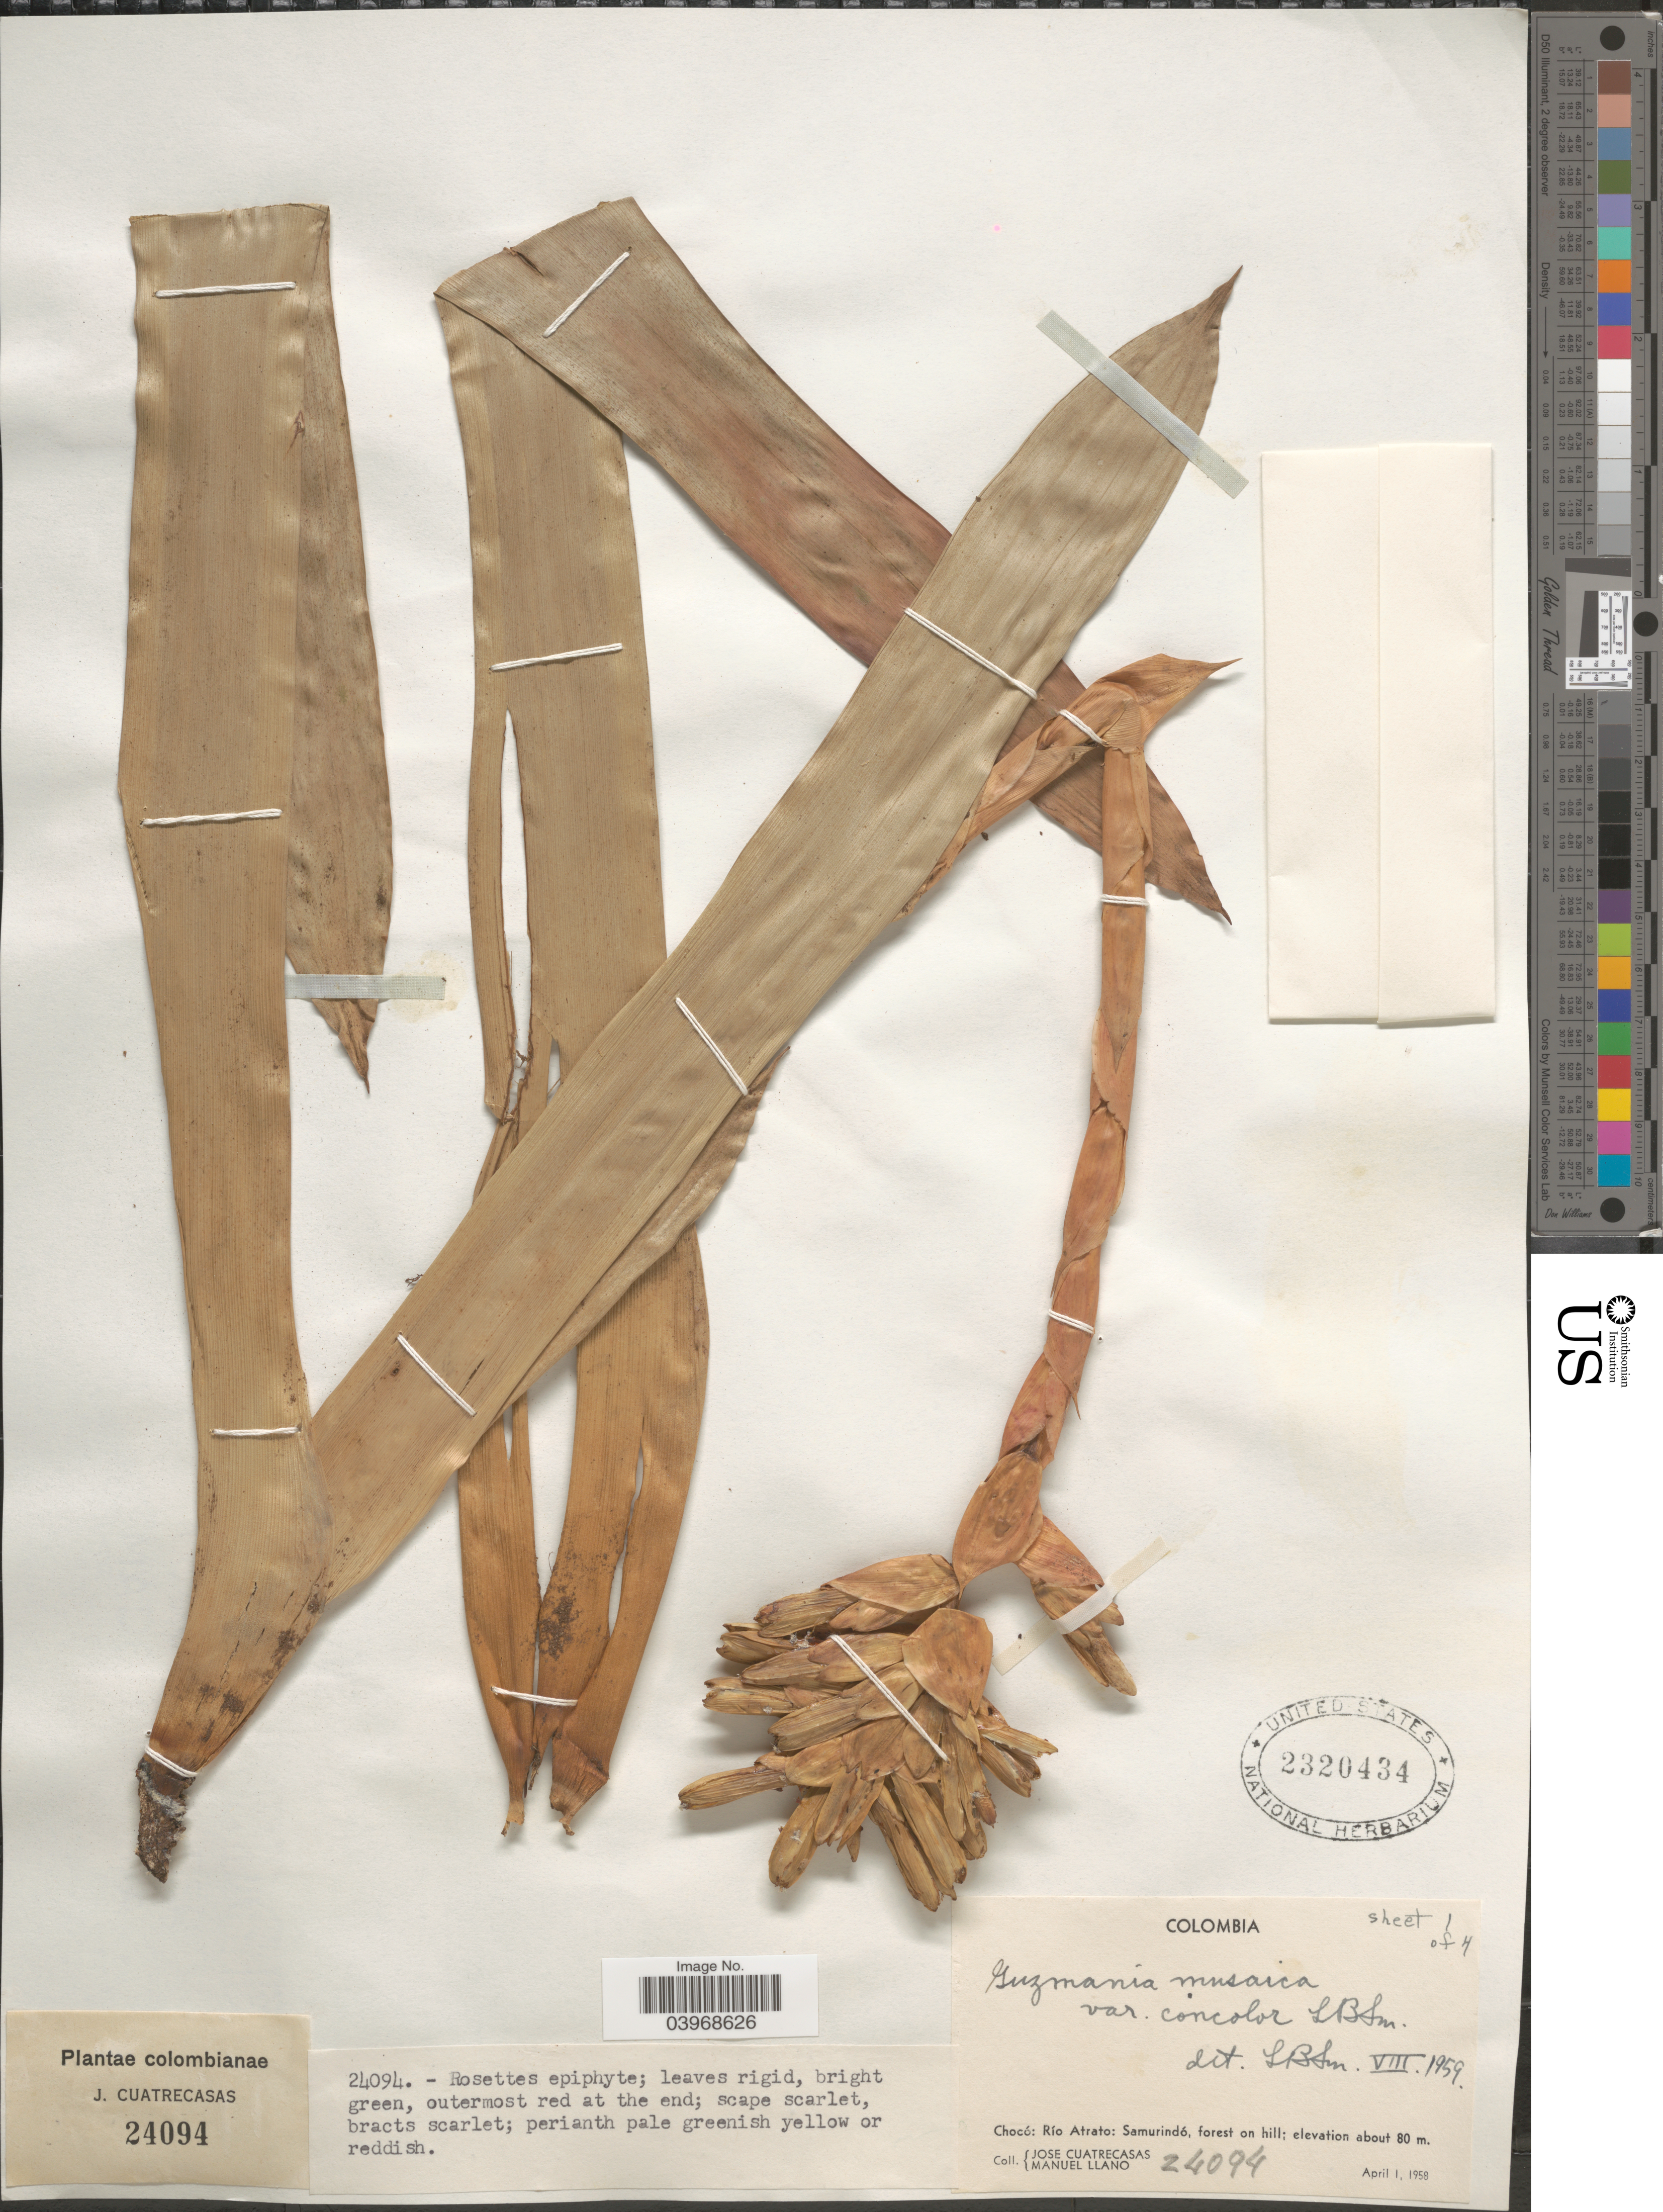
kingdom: Plantae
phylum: Tracheophyta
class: Liliopsida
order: Poales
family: Bromeliaceae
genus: Guzmania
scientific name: Guzmania musaica var. concolor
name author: L.B. Sm.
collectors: J. Cuatrecasas & M. Llano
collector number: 24094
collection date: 1958-04-01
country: Colombia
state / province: Chocó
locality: Río Atrato: Samurindó, forest on hill.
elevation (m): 80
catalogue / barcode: US 2320434